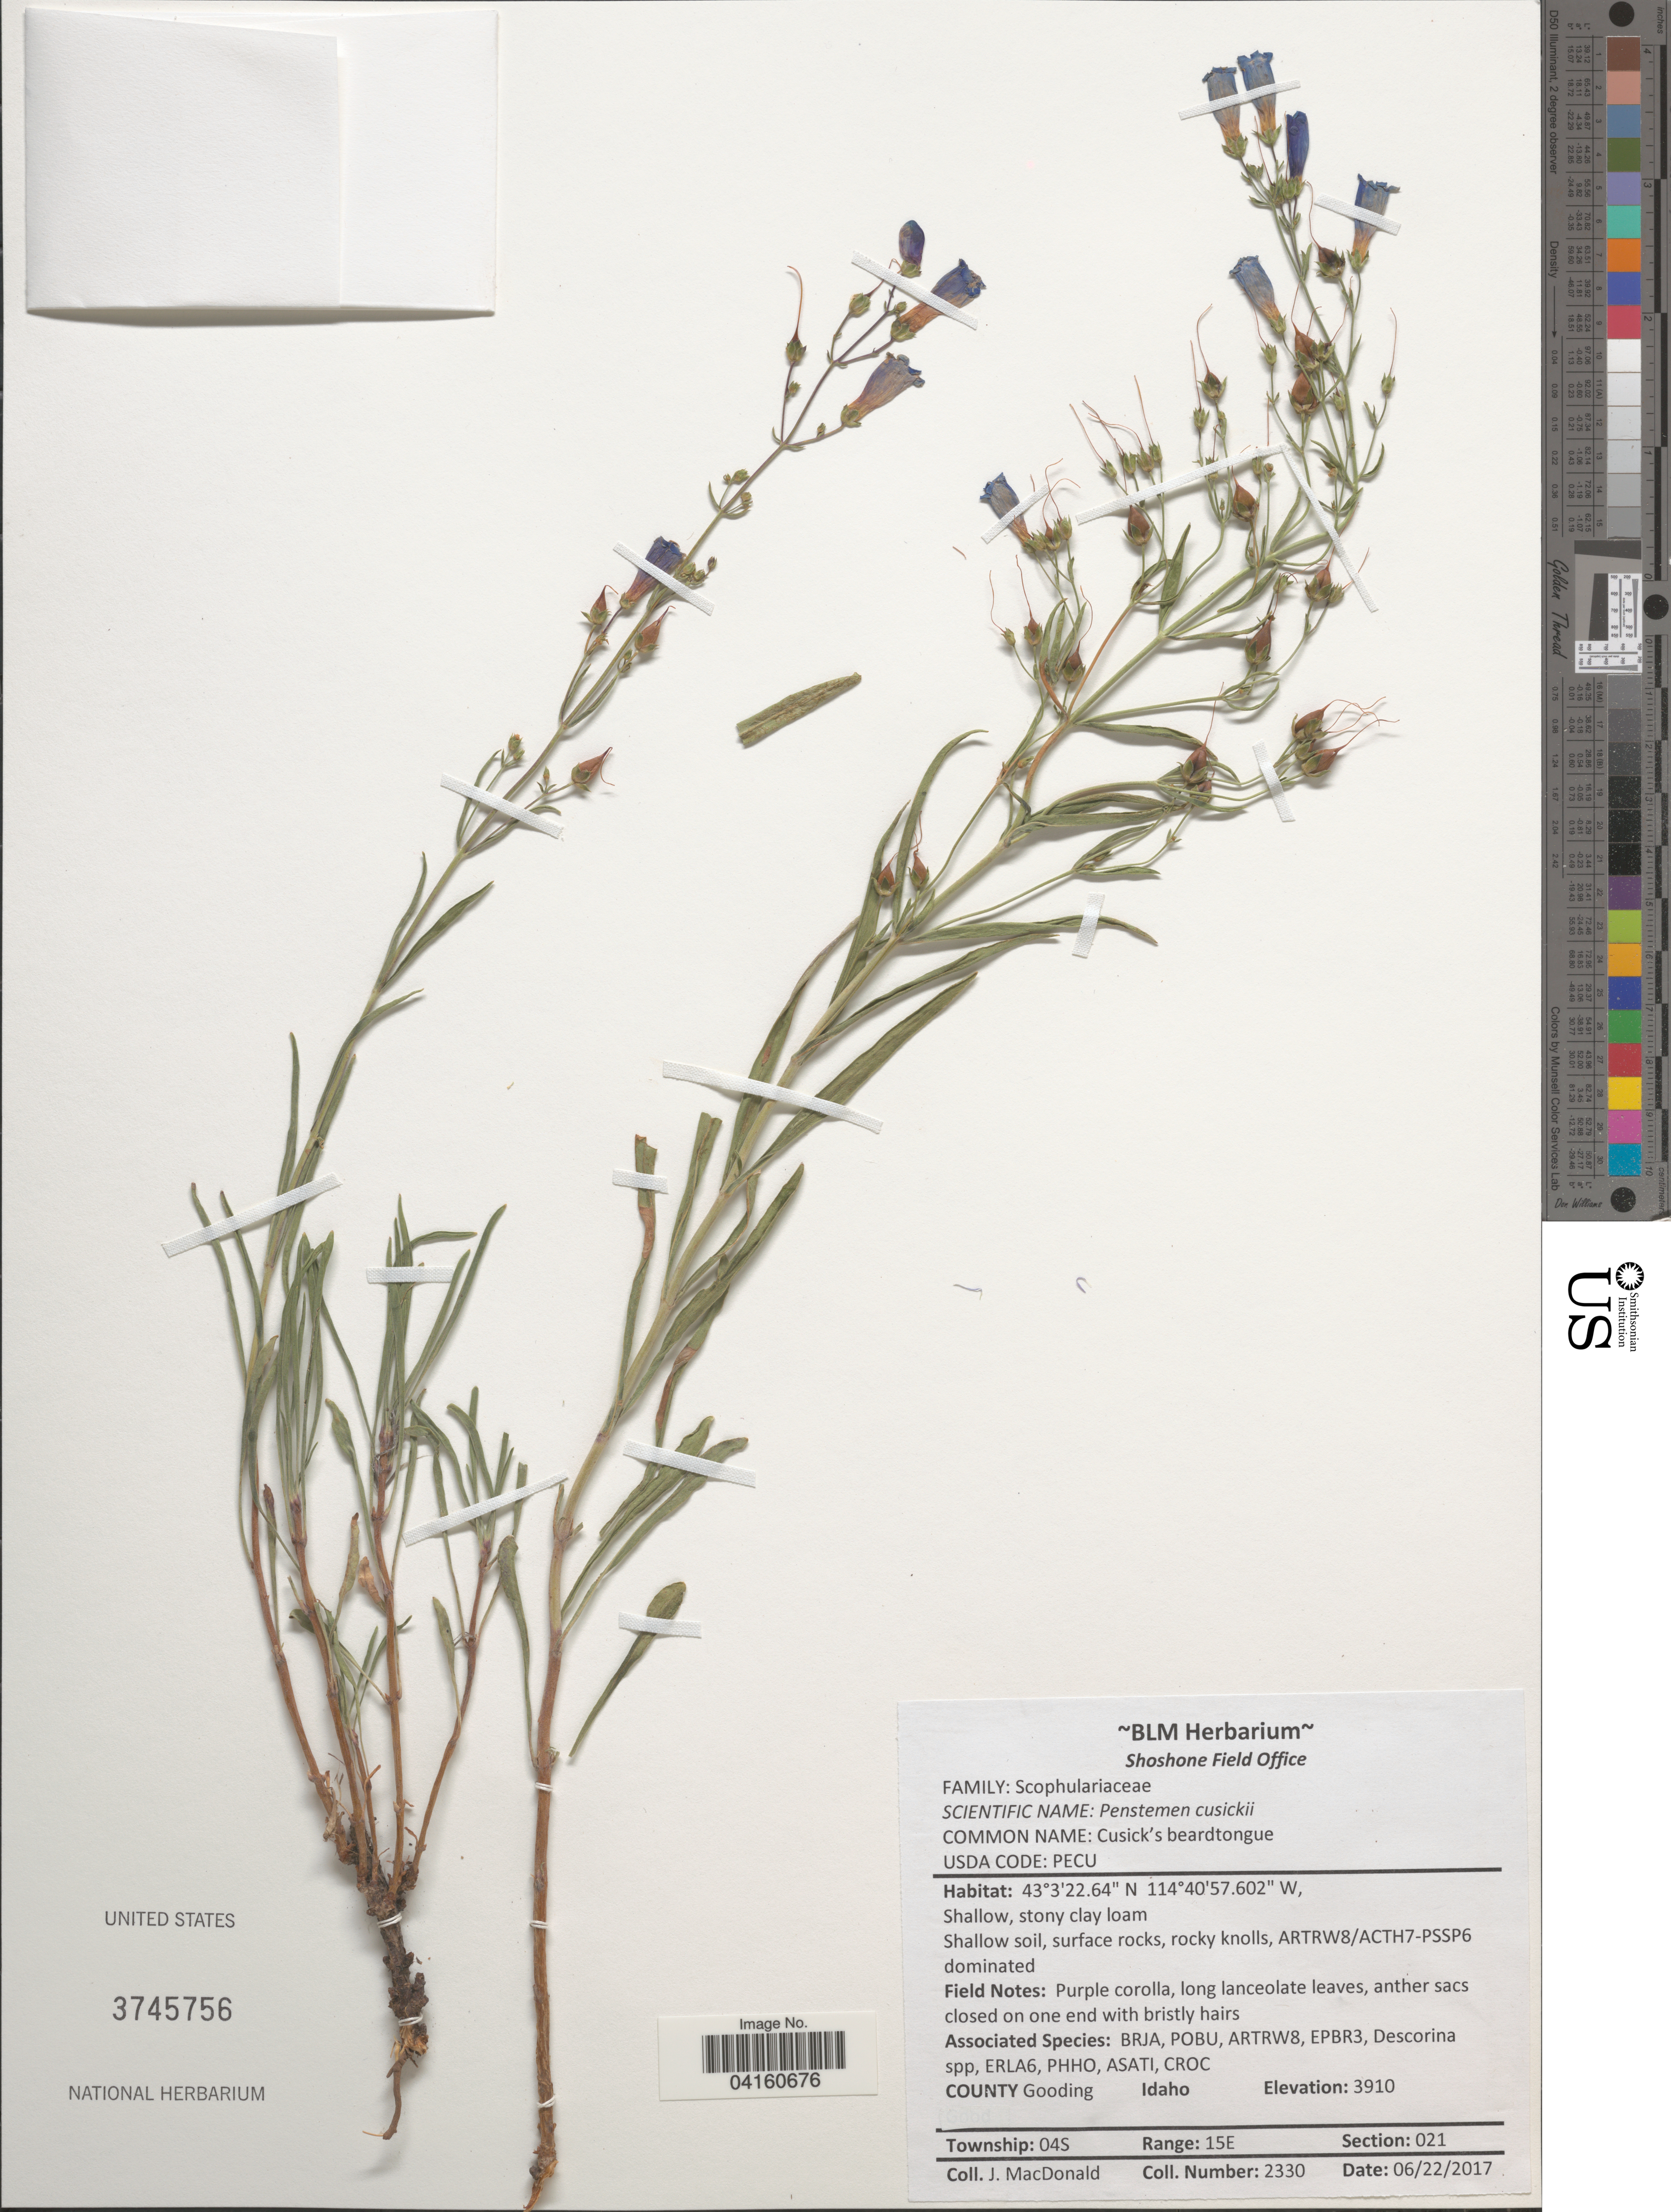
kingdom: Plantae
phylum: Tracheophyta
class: Magnoliopsida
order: Lamiales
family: Plantaginaceae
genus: Penstemon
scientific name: Penstemon cusickii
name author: A. Gray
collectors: J. MacDonald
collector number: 2330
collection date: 2017-06-22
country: United States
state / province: Idaho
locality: County Gooding. Township: 04S.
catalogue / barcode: US 3745756